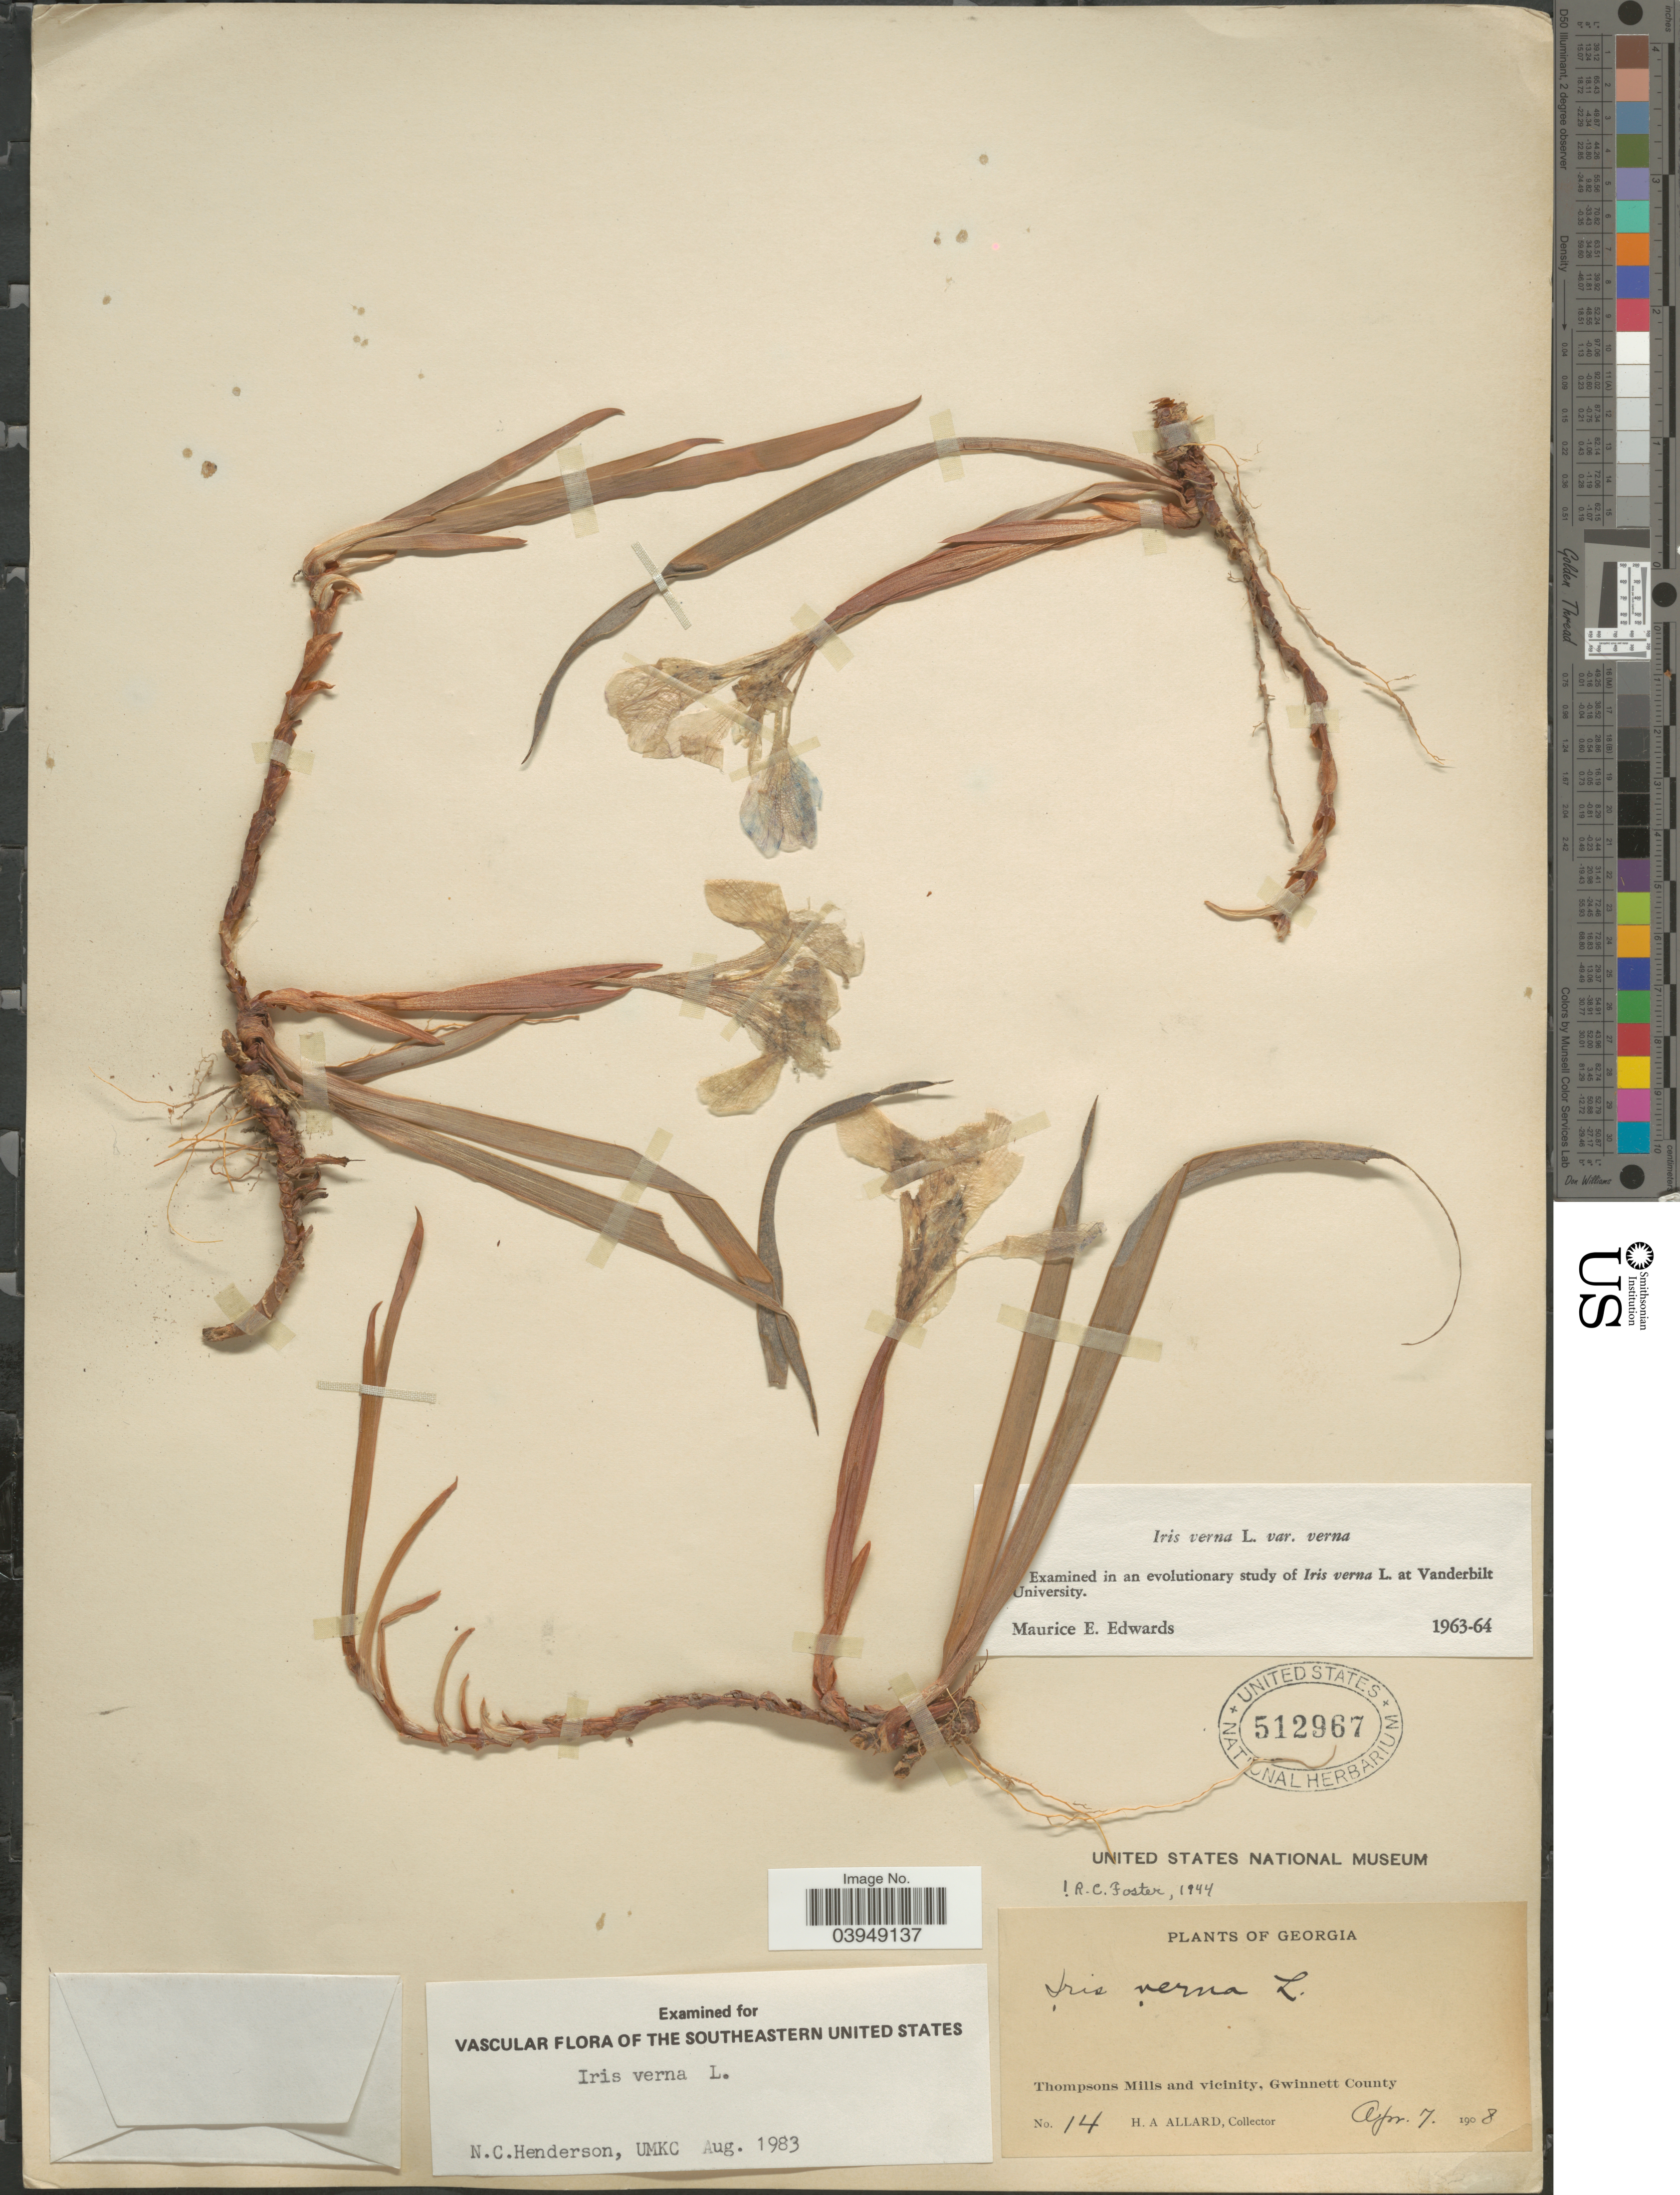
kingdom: Plantae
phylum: Tracheophyta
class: Liliopsida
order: Asparagales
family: Iridaceae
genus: Iris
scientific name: Iris verna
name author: L.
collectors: H. A. Allard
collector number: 14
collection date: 1908-04-07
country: United States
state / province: Georgia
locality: Thompsons Mills and vicinity, Gwinnett County.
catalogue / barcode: US 512967